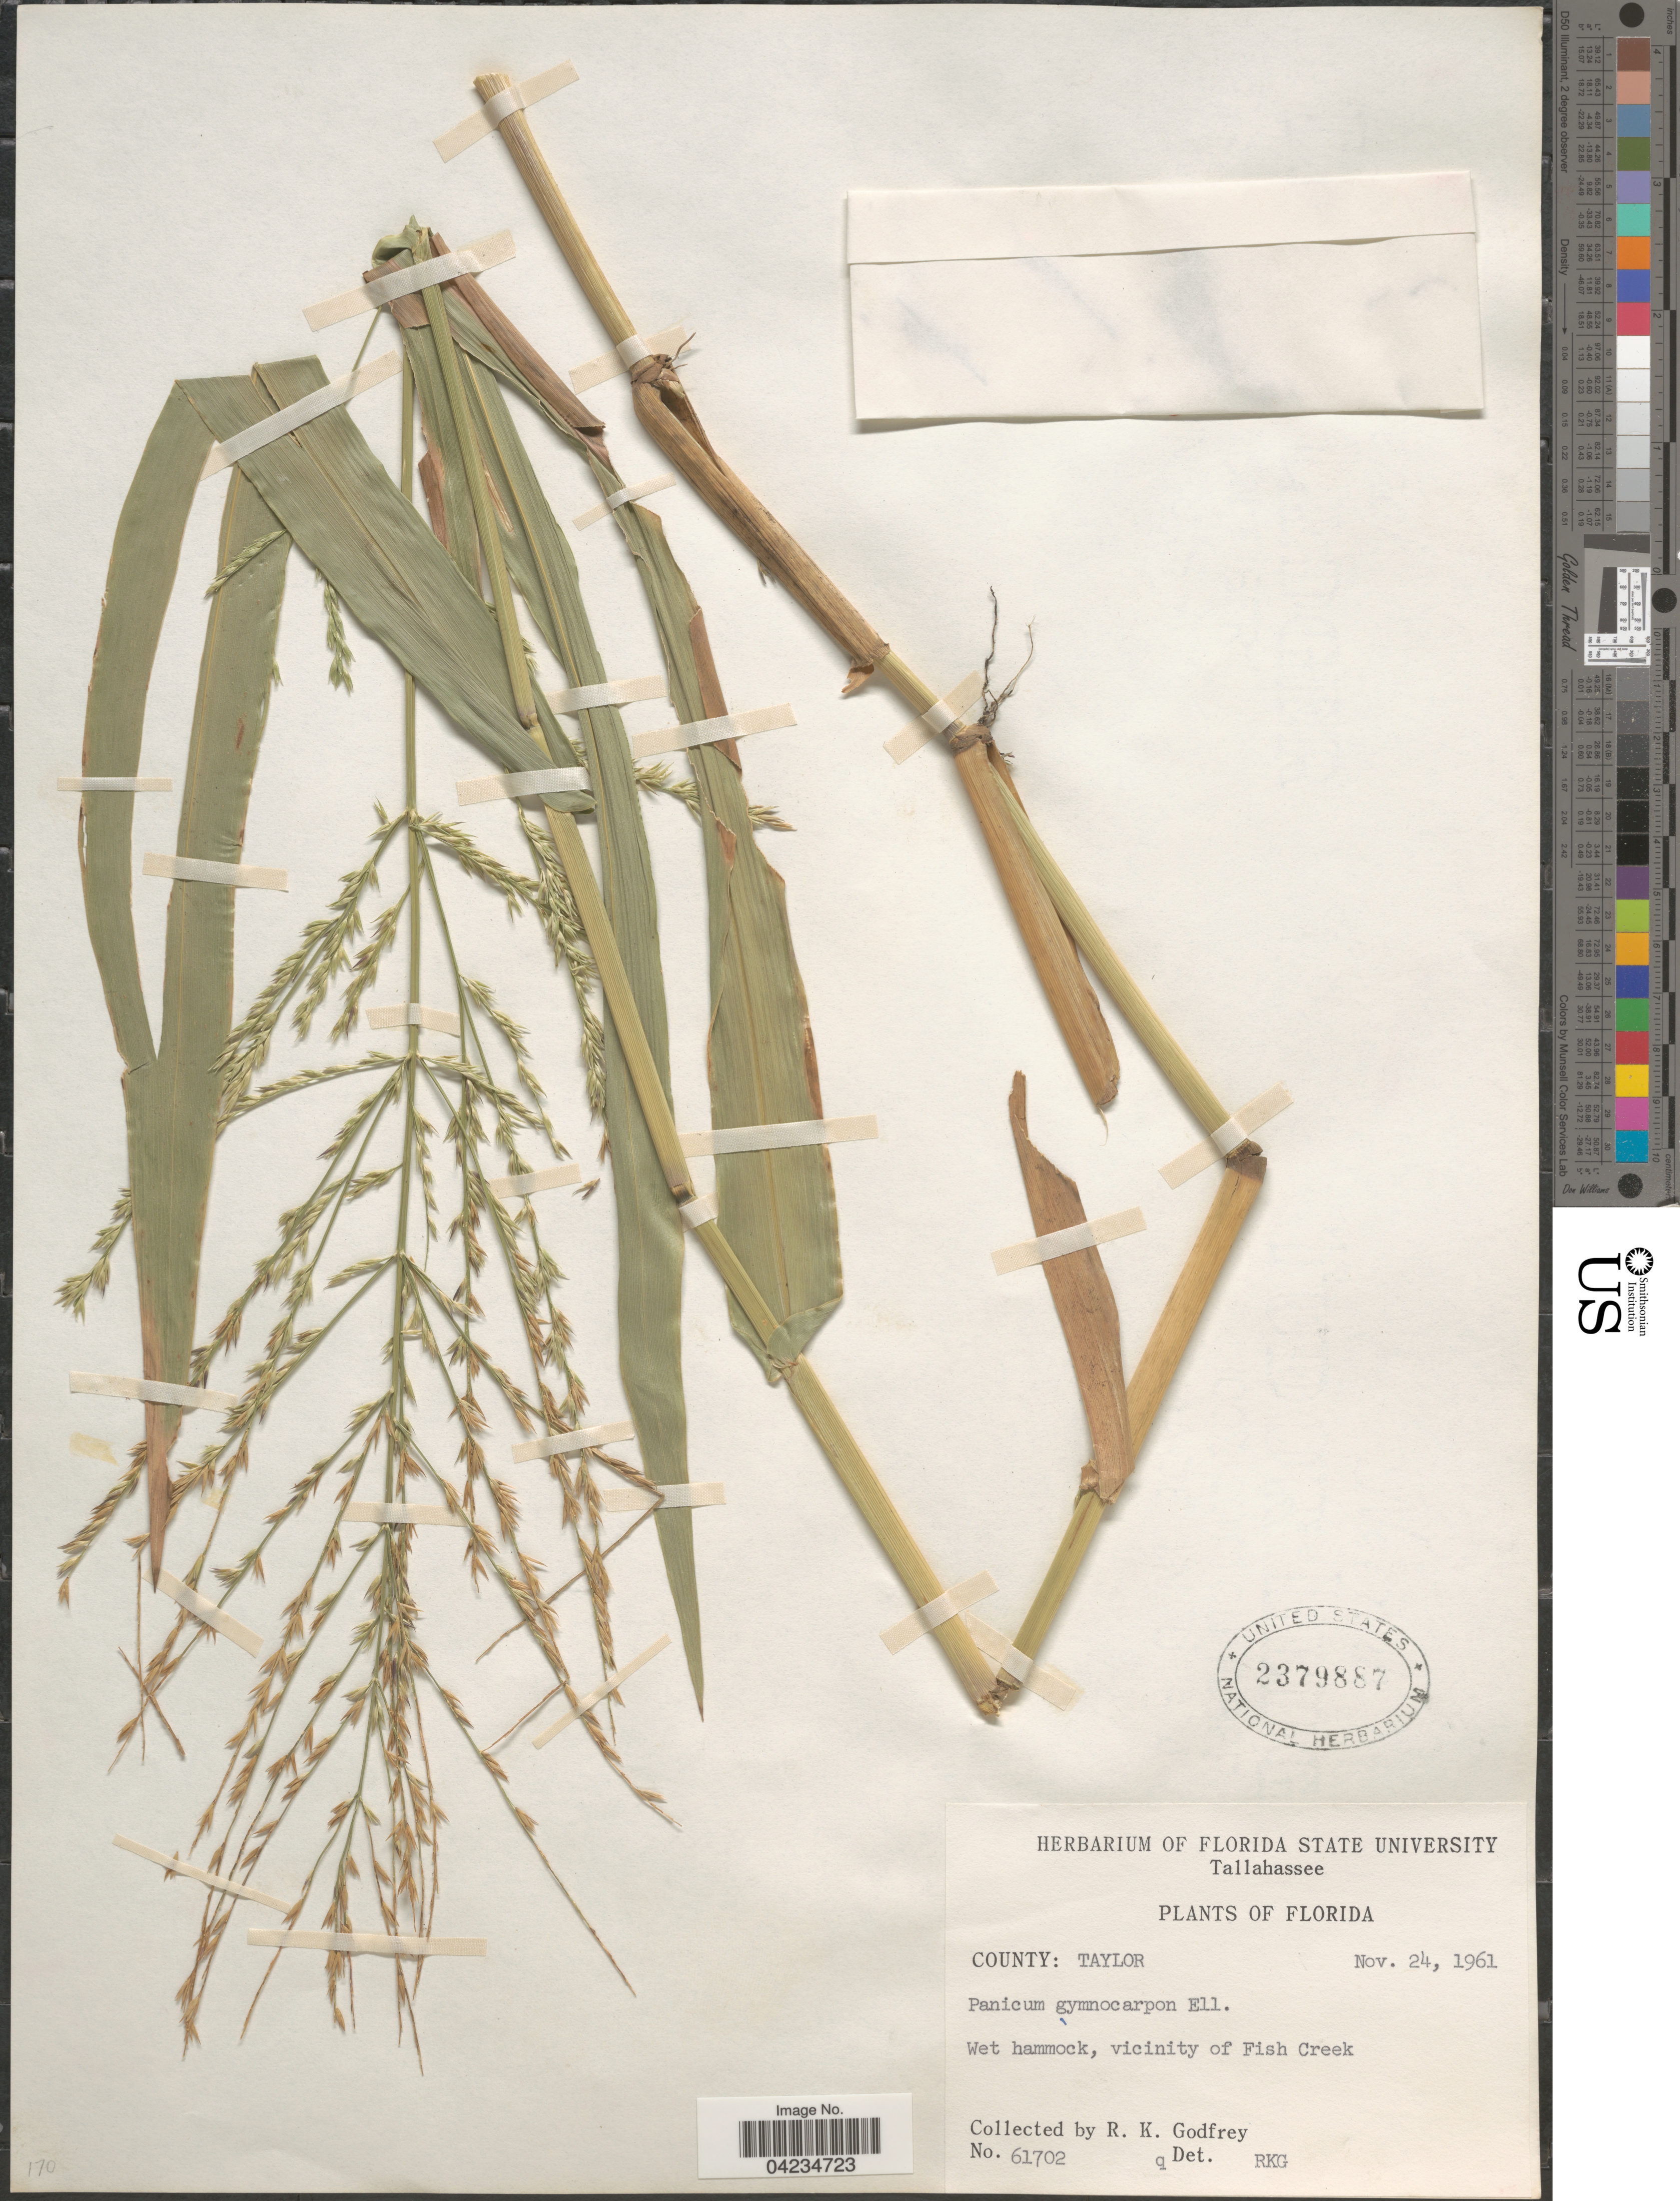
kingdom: Plantae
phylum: Tracheophyta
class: Liliopsida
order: Poales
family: Poaceae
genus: Phanopyrum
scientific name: Phanopyrum gymnocarpon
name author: (Elliott) Nash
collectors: R. K. Godfrey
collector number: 61702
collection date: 1961-11-24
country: United States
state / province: Florida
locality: County: Taylor. Wet hammock, vicinity of Fish Creek.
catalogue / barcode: US 2379887